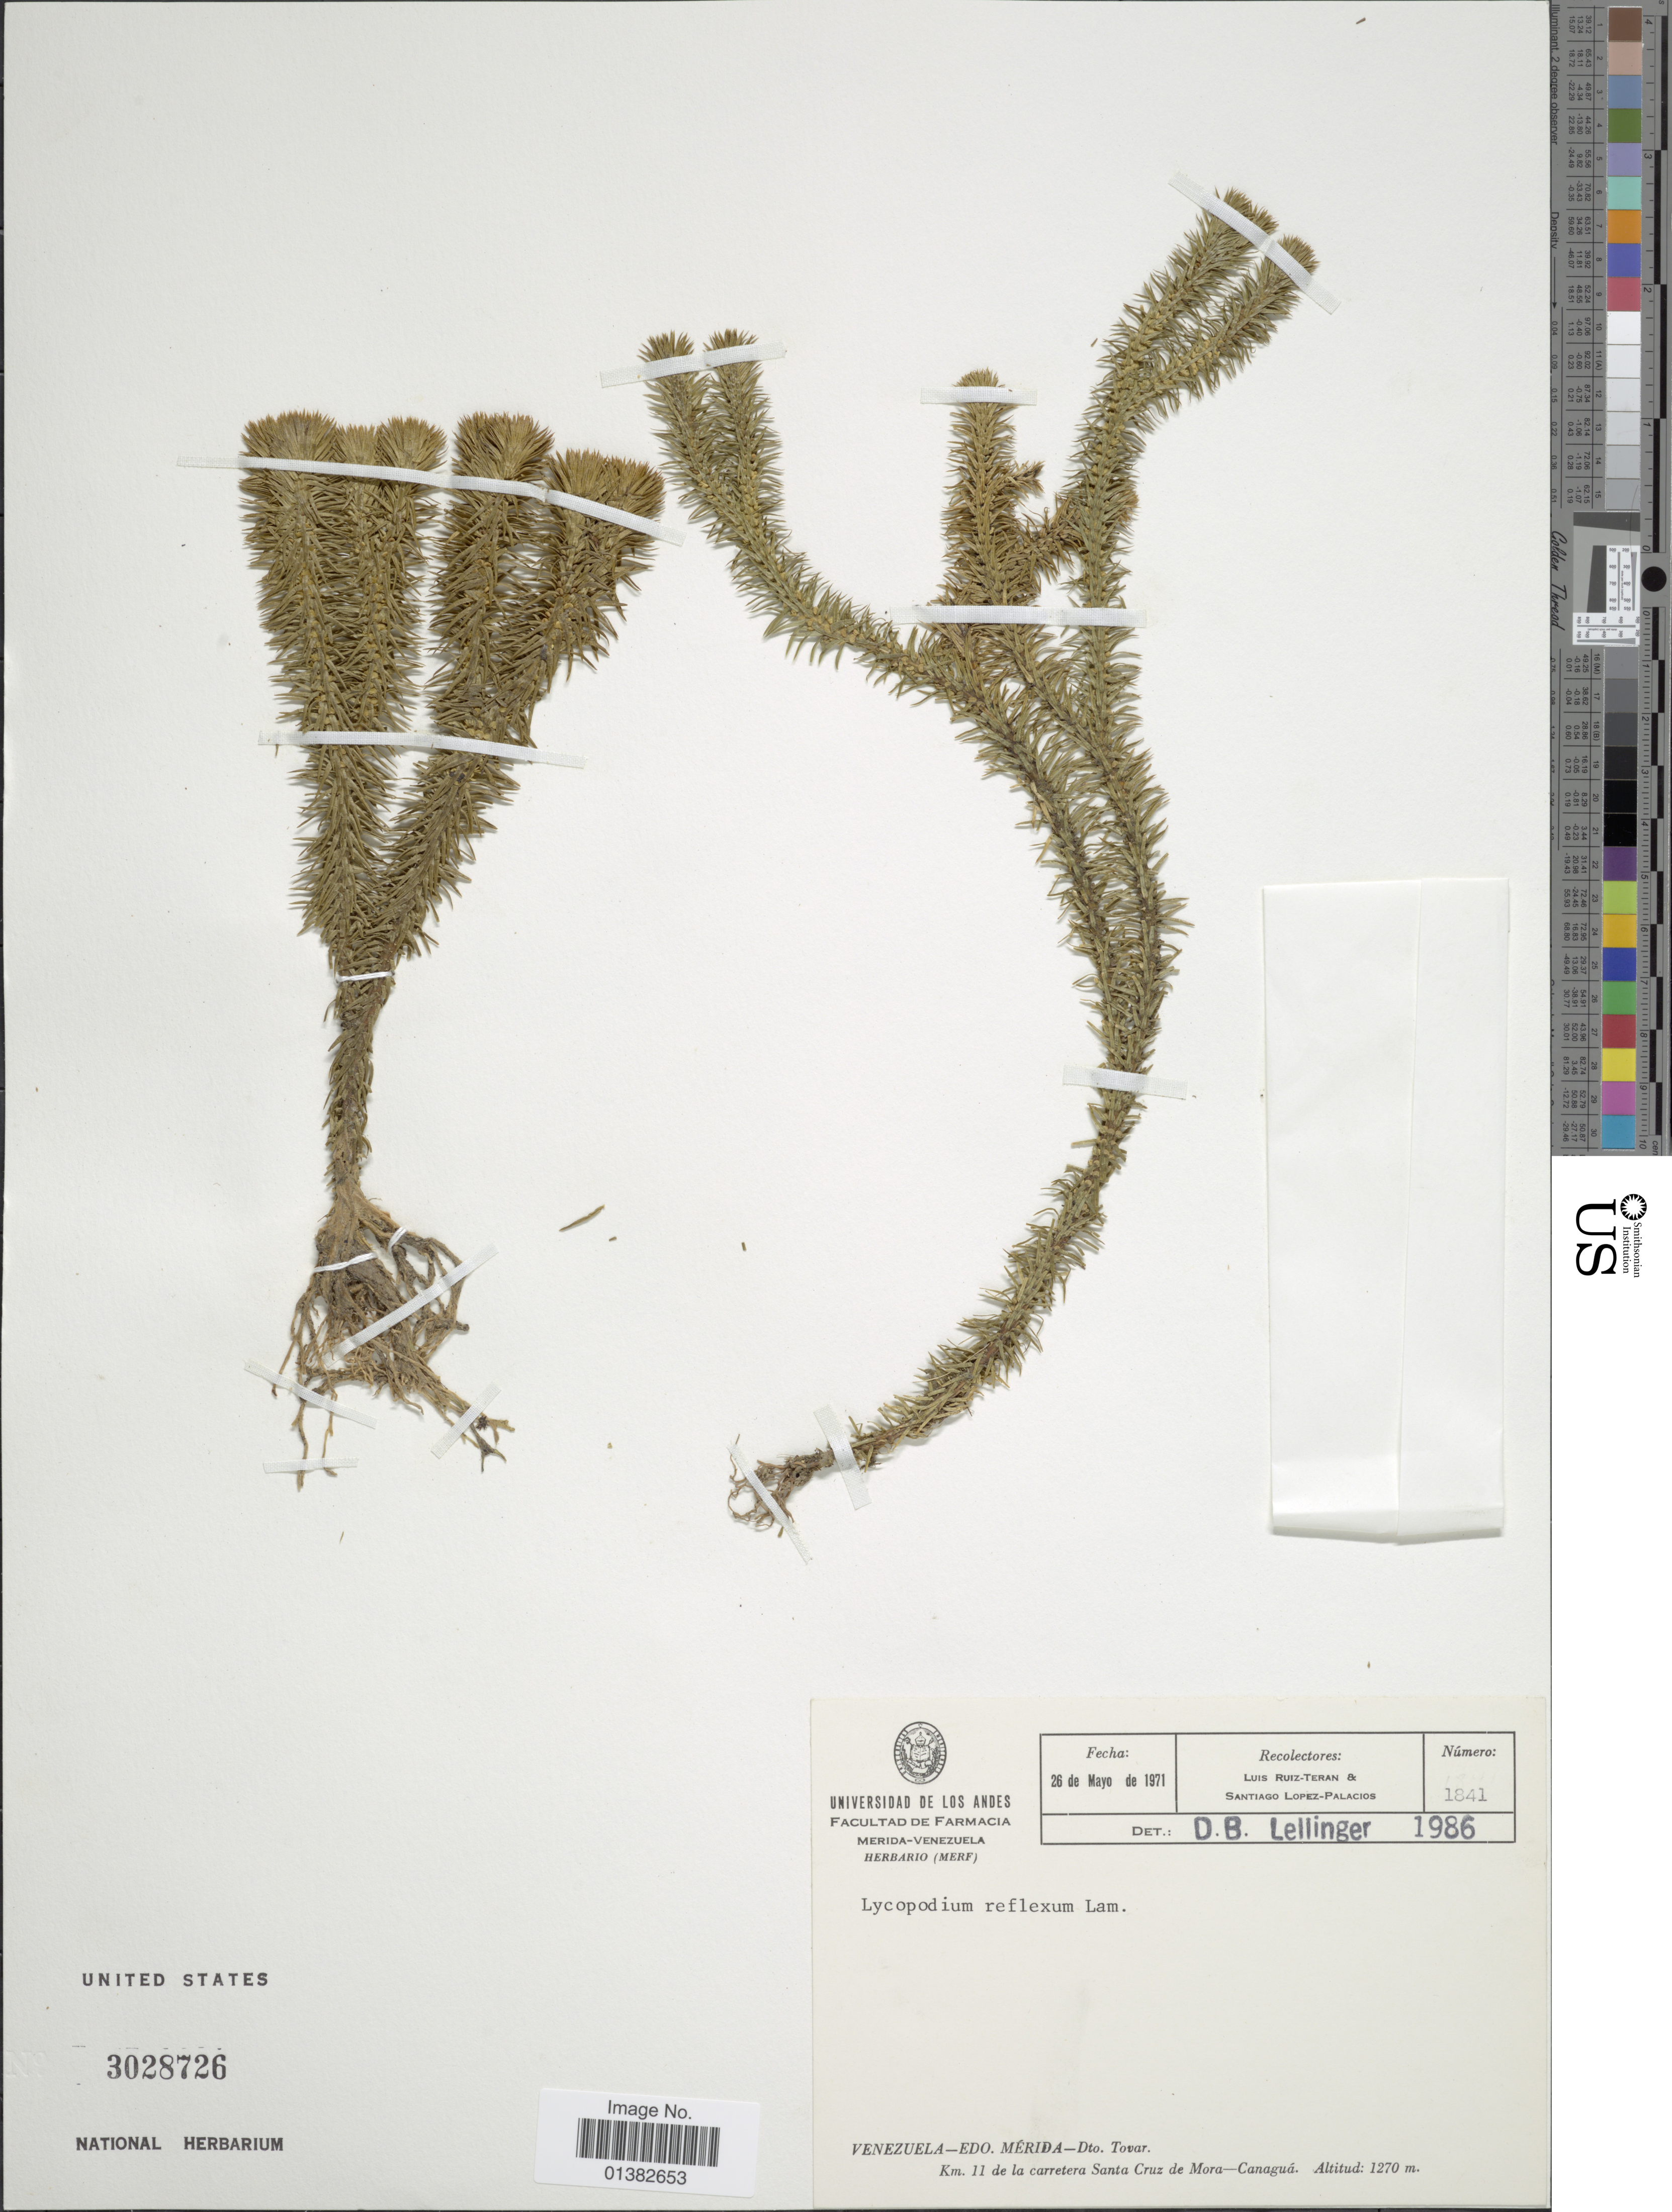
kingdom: Plantae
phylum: Tracheophyta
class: Lycopodiopsida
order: Lycopodiales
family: Lycopodiaceae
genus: Phlegmariurus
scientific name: Phlegmariurus reflexus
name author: (Lam.) B. Øllg.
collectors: L. E. Ruíz-Terán & S. López-Palacios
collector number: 1841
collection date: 1971-05-26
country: Venezuela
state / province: Mérida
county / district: Tovar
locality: Dto. Tovar. Km. 11 de la carretera Santa Cruz de Mora - Canaguá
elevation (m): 1270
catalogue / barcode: US 3028726